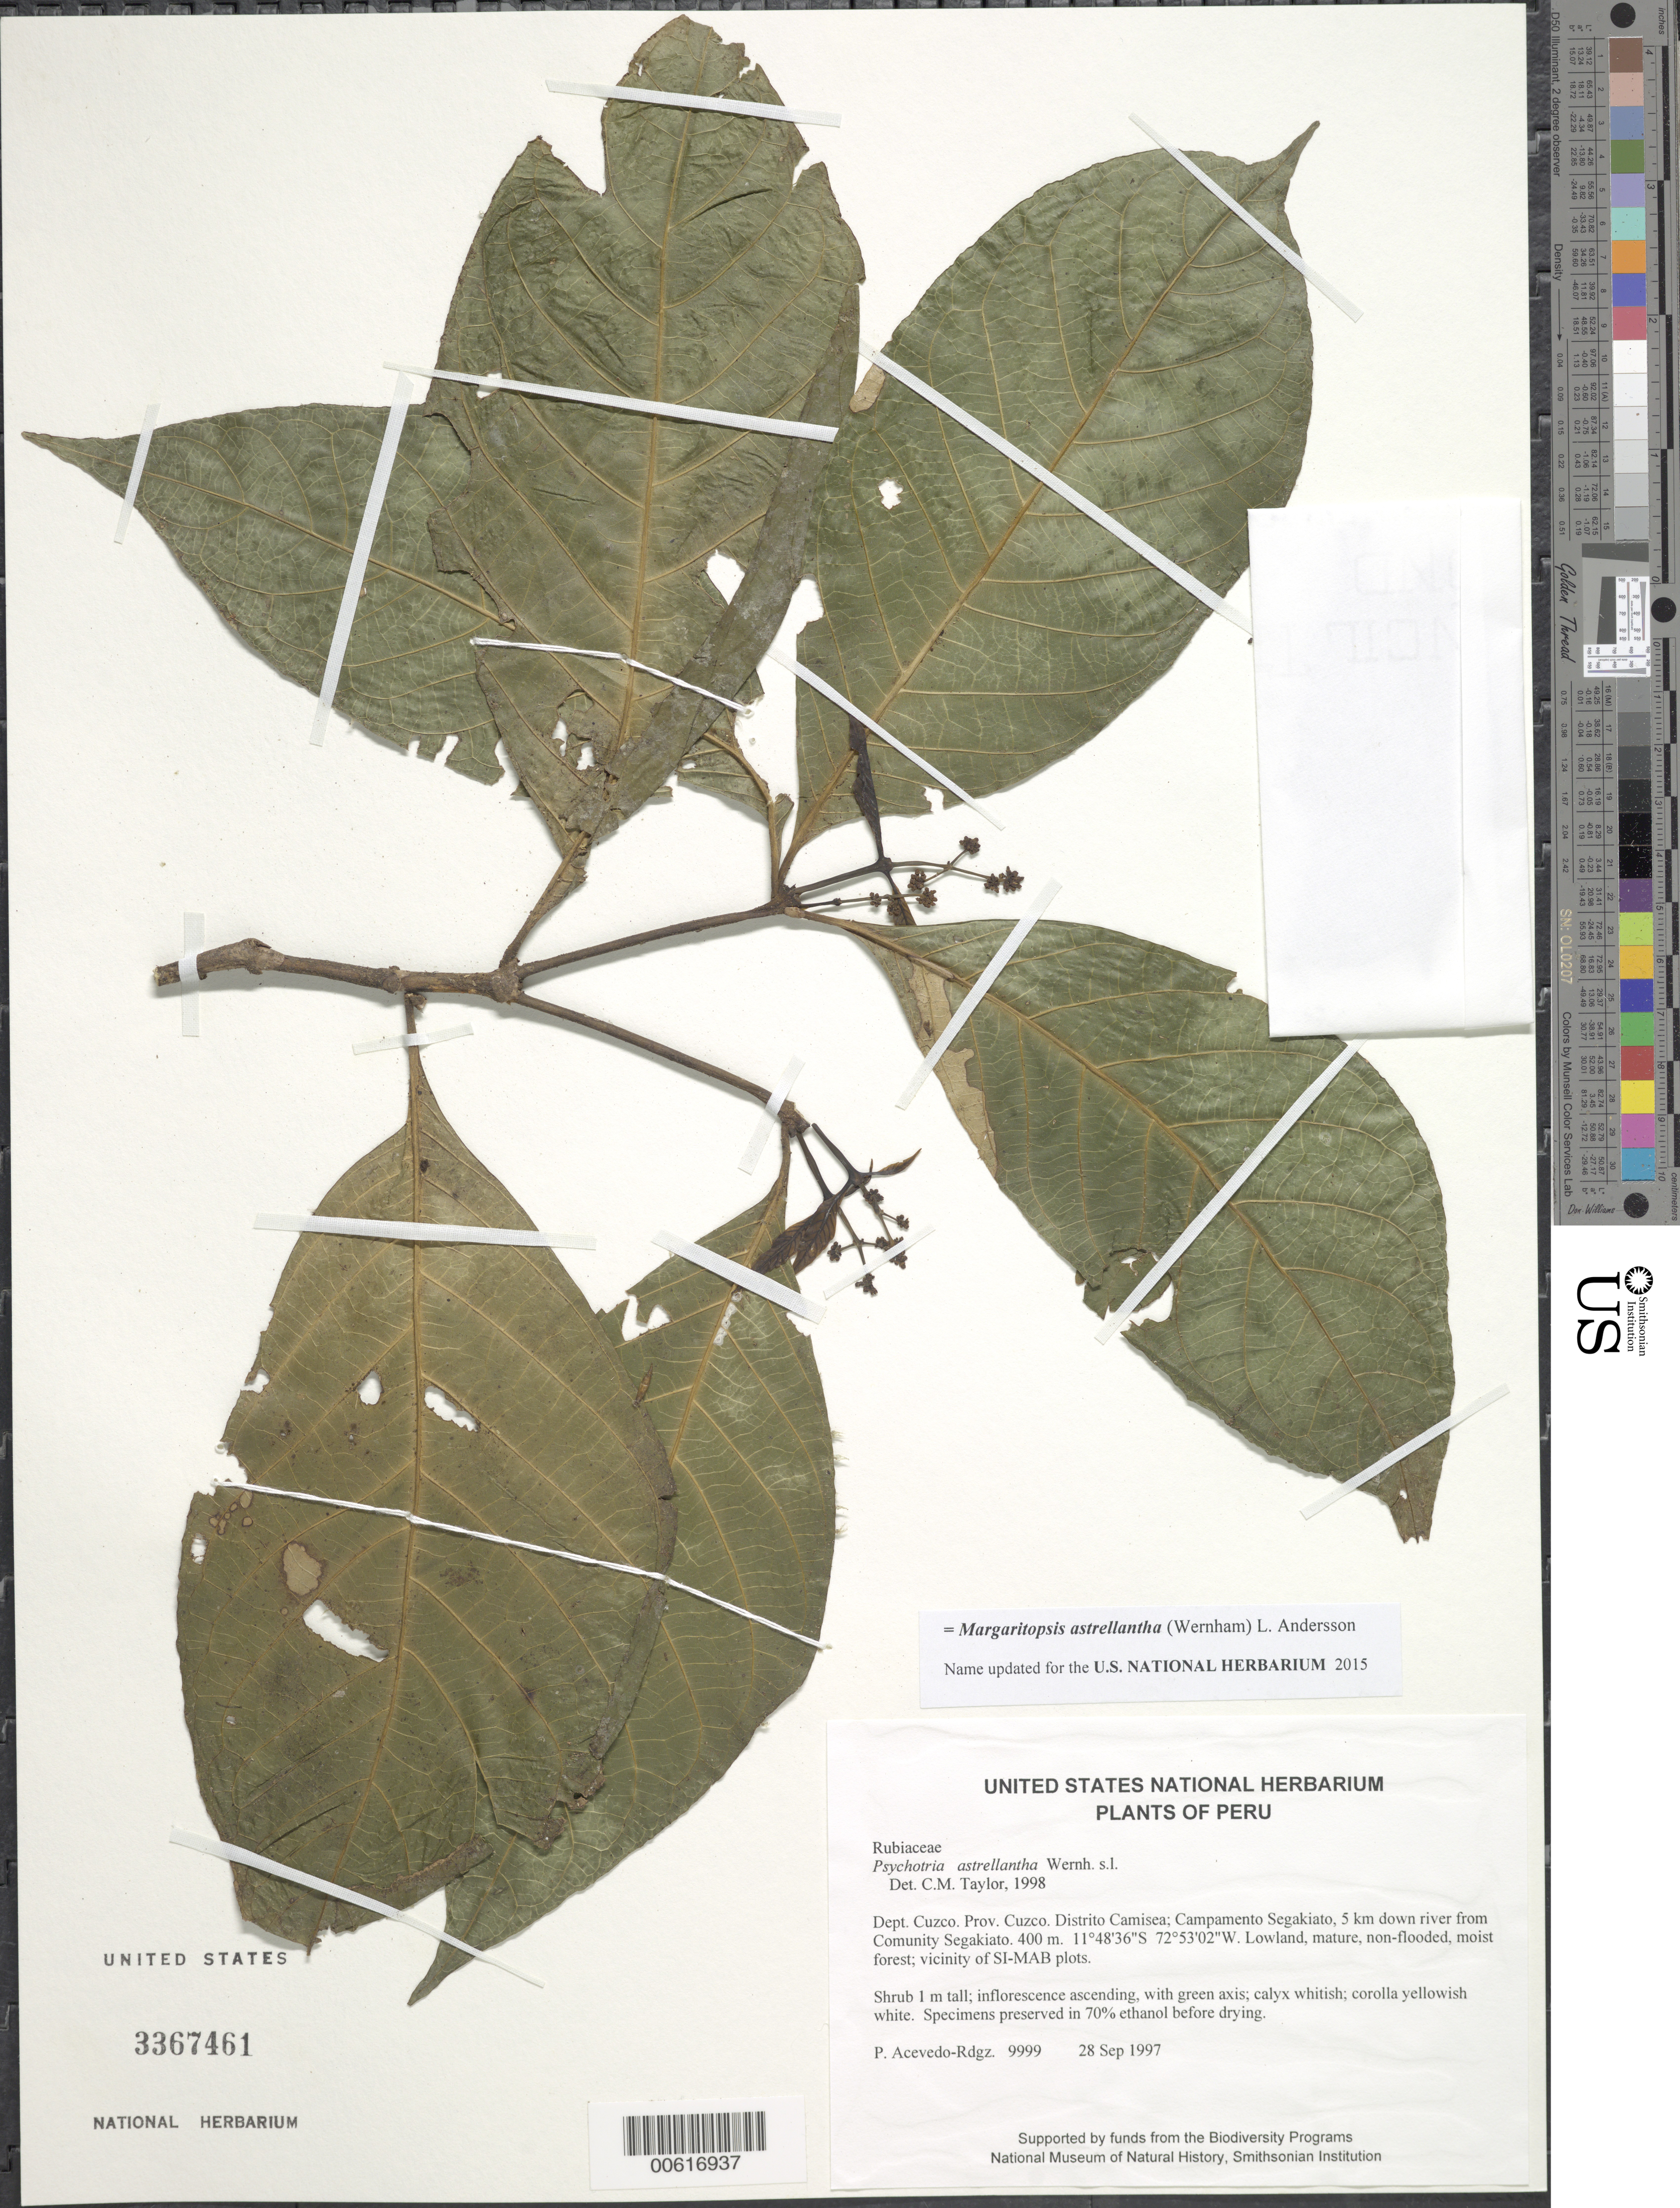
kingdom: Plantae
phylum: Tracheophyta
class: Magnoliopsida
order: Gentianales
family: Rubiaceae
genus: Margaritopsis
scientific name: Margaritopsis boliviana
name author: (Standl.) C.M. Taylor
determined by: Taylor, Charlotte M.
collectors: P. Acevedo-Rodr.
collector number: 9999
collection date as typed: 28 Sep 1997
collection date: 1997-09-28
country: Peru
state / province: Cusco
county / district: Cusco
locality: Distrito Camisea; Campamento Segakiato, 5 km down river from Comunity Segakiato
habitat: Lowland, mature, non-flooded, moist forest; vicinity of SI-MAB plots.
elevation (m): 400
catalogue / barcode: US 3367461